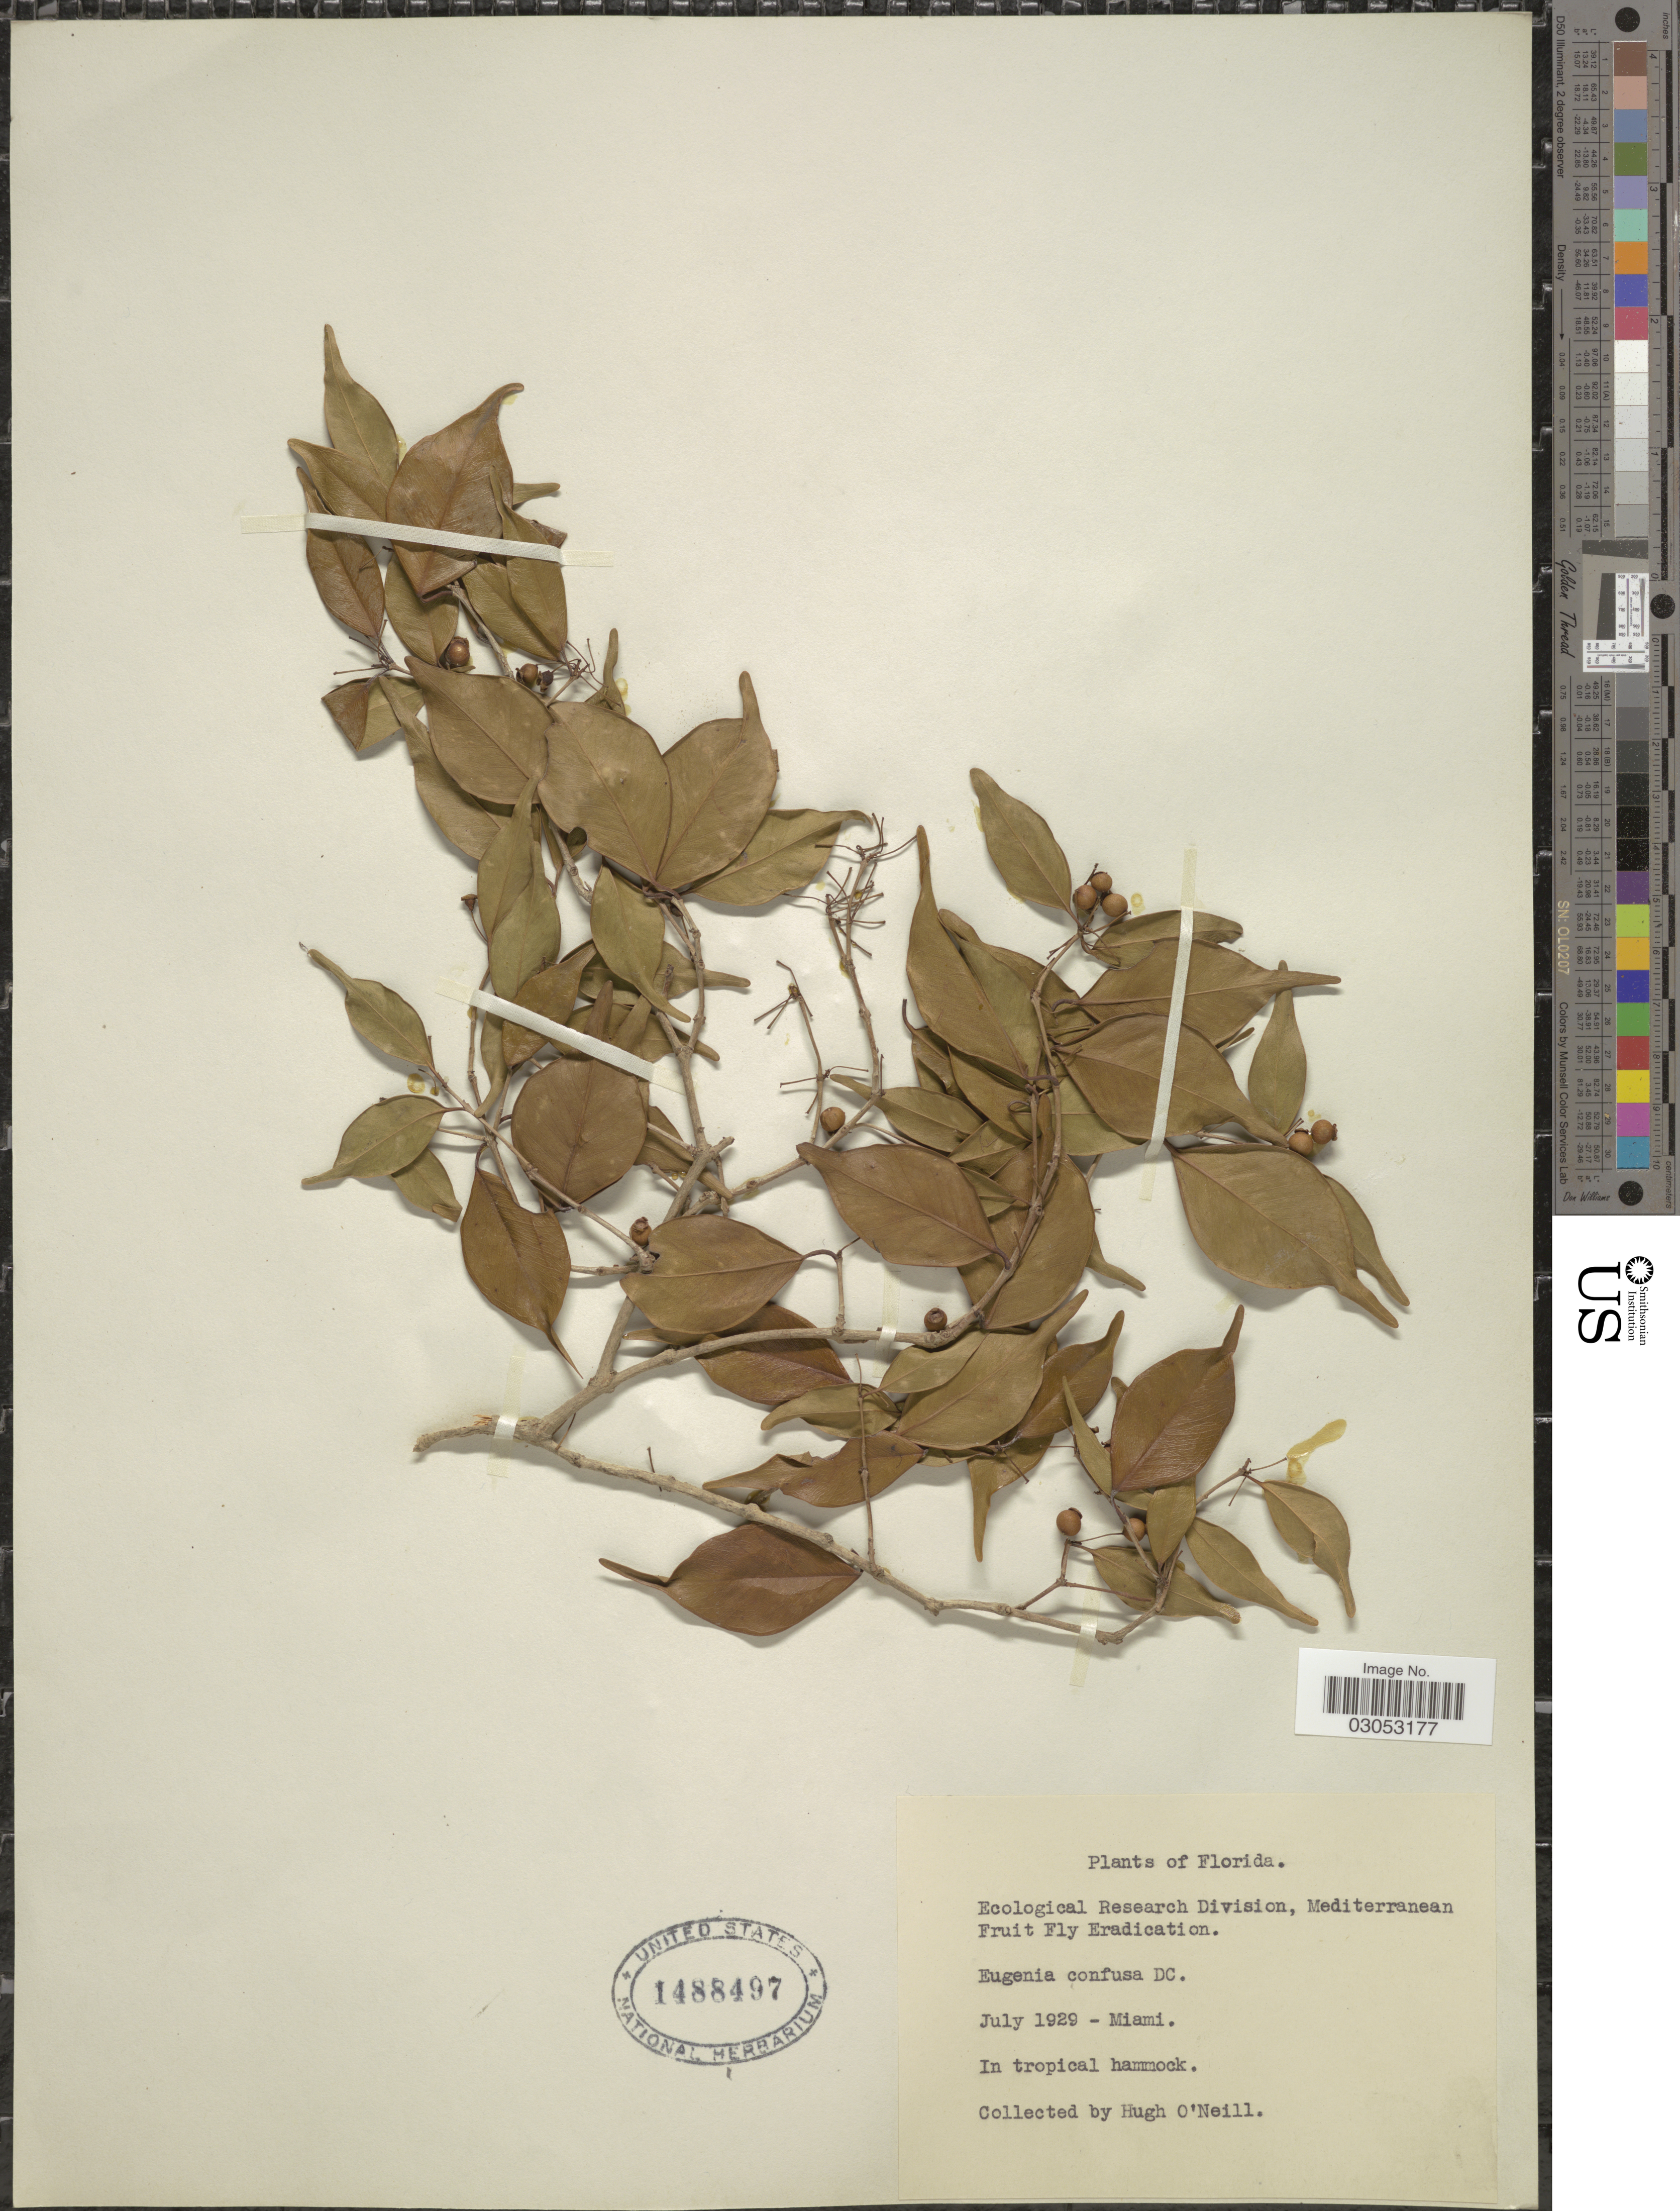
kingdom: Plantae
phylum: Tracheophyta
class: Magnoliopsida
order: Myrtales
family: Myrtaceae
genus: Eugenia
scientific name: Eugenia confusa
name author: DC.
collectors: H. O'Neill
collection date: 1929-07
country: United States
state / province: Florida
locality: Miami.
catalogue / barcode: US 1488497